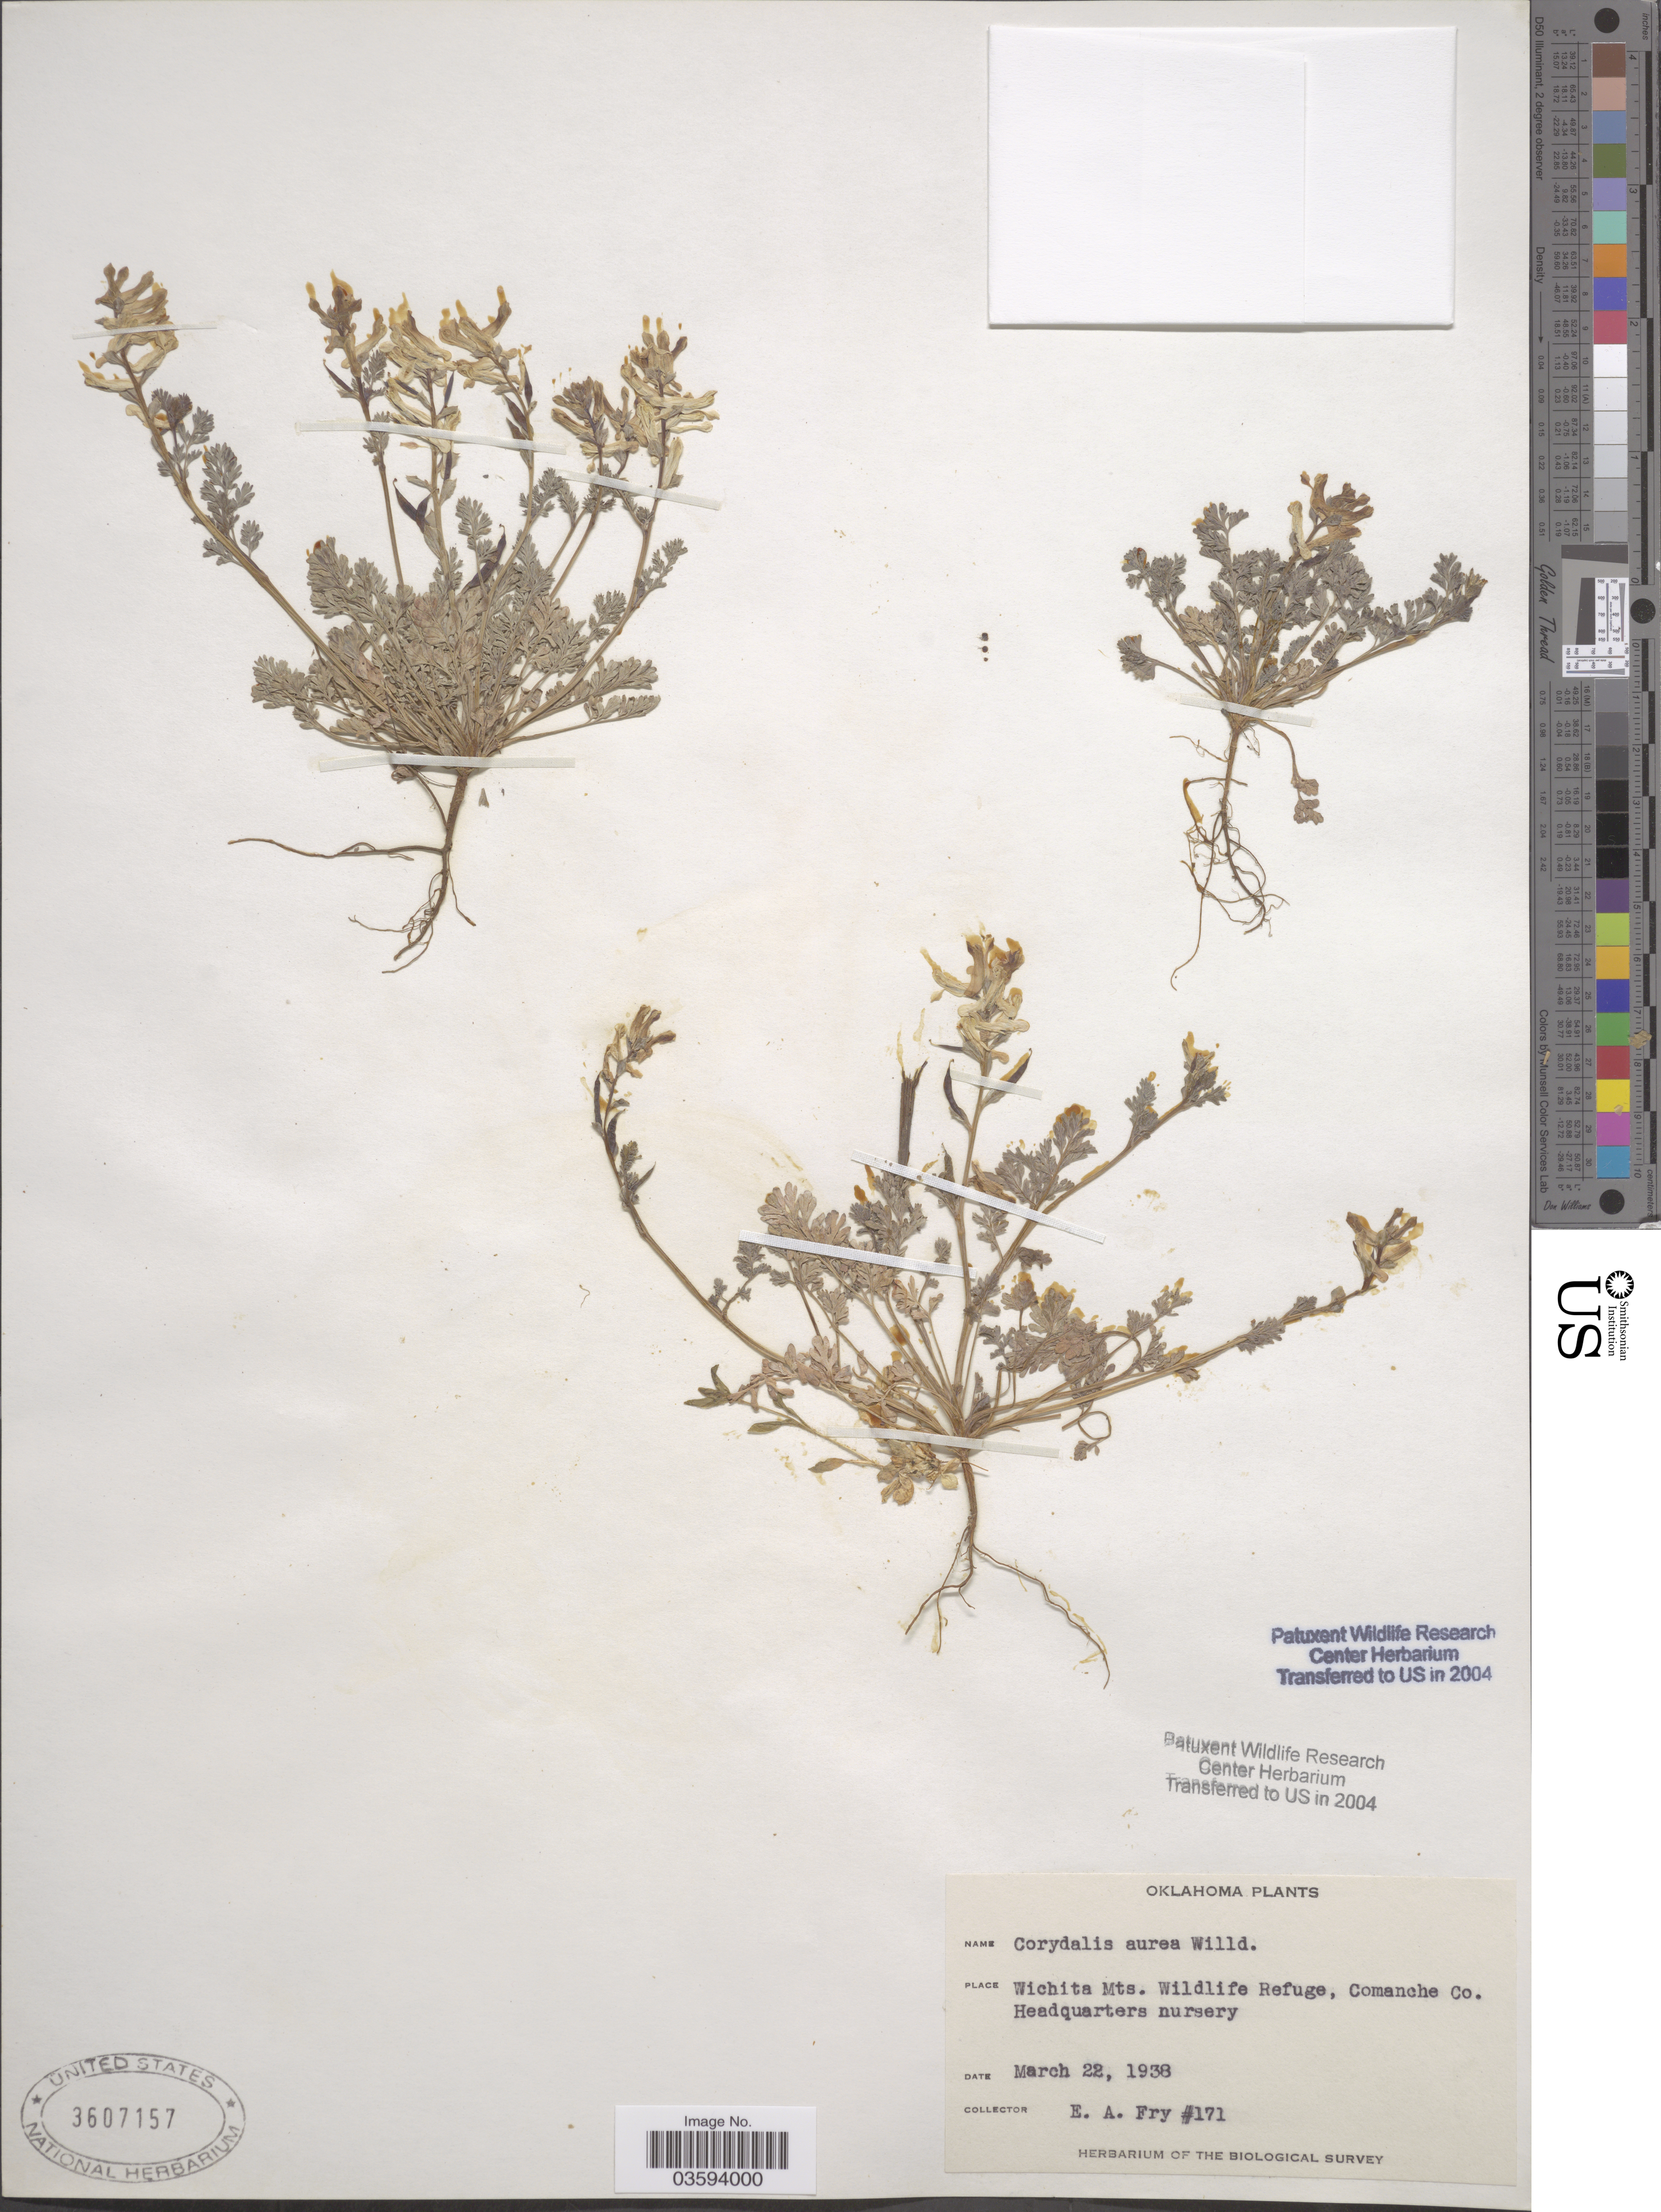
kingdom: Plantae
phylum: Tracheophyta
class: Magnoliopsida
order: Ranunculales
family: Papaveraceae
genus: Corydalis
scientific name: Corydalis aurea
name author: Willd.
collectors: E. Fry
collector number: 171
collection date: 1938-03-22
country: United States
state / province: Oklahoma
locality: Wichita Mts. Wildlife Refuge, Comanche Co. Headquarters nursery.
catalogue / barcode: US 3607157